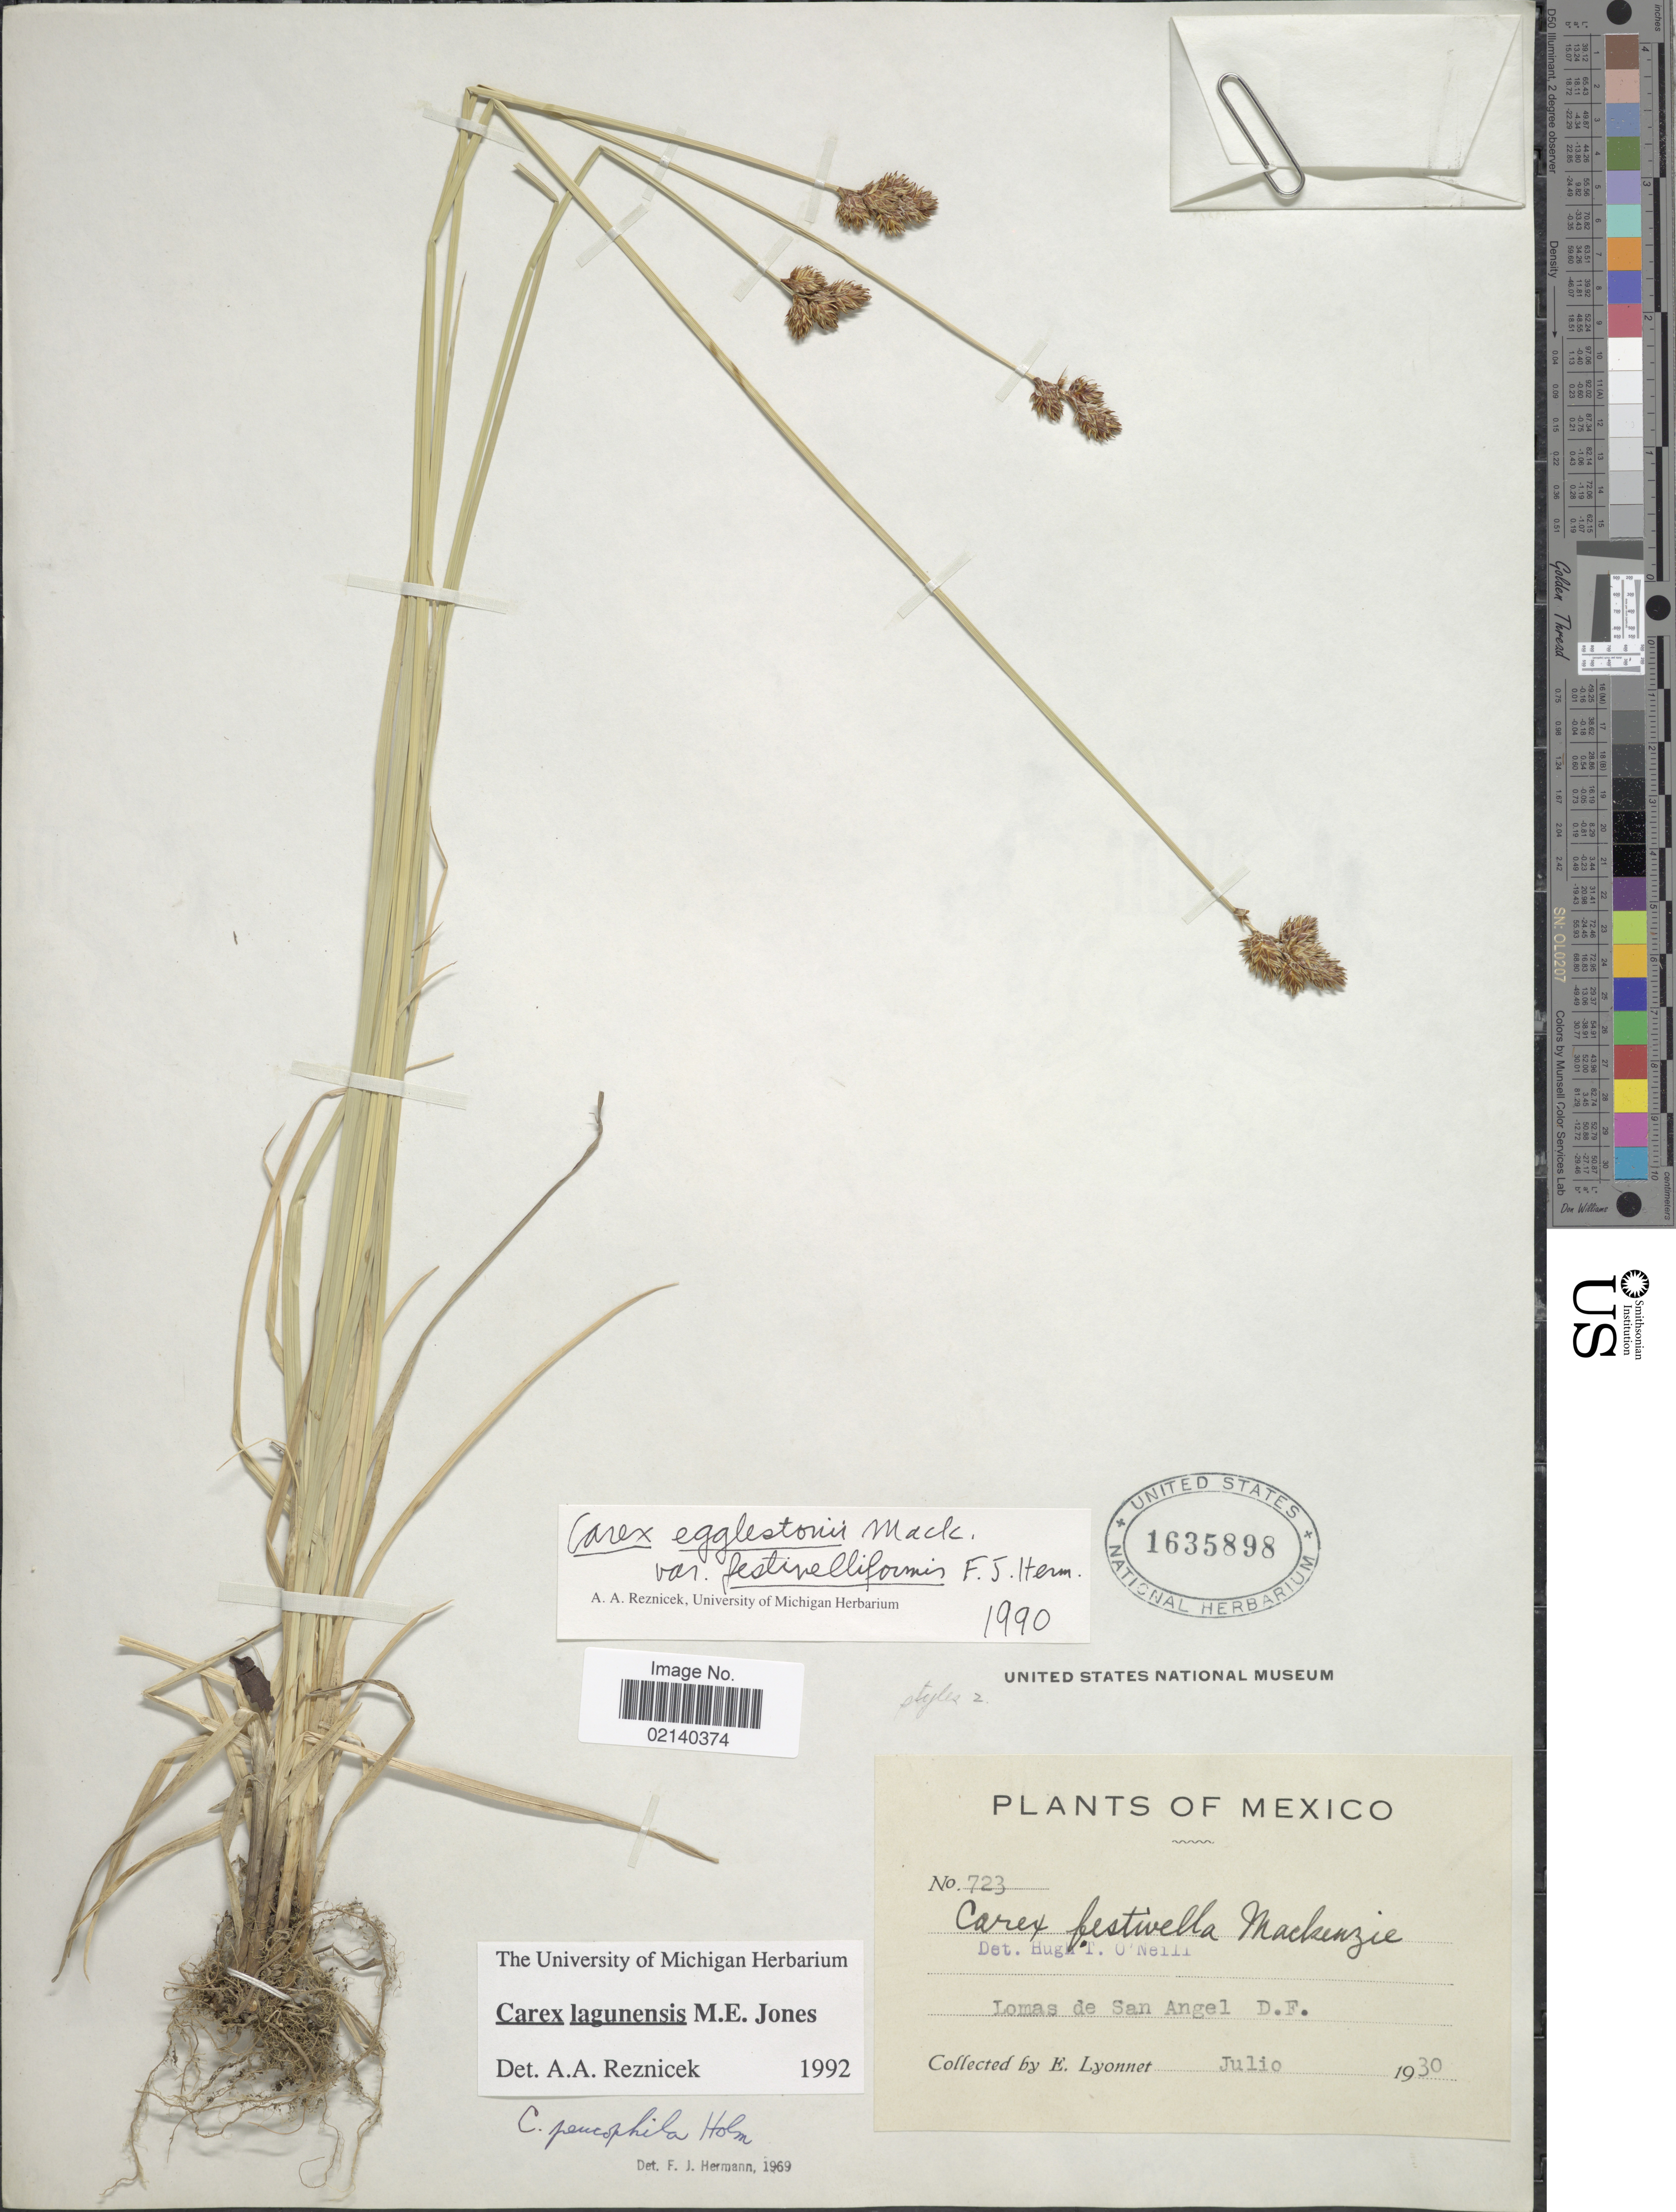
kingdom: Plantae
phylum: Tracheophyta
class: Liliopsida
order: Poales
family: Cyperaceae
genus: Carex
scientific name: Carex lagunensis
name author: M.E. Jones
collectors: E. Lyonnet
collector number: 723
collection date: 1930-07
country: Mexico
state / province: Distrito Federal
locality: Lomas de San Angel.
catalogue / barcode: US 1635898